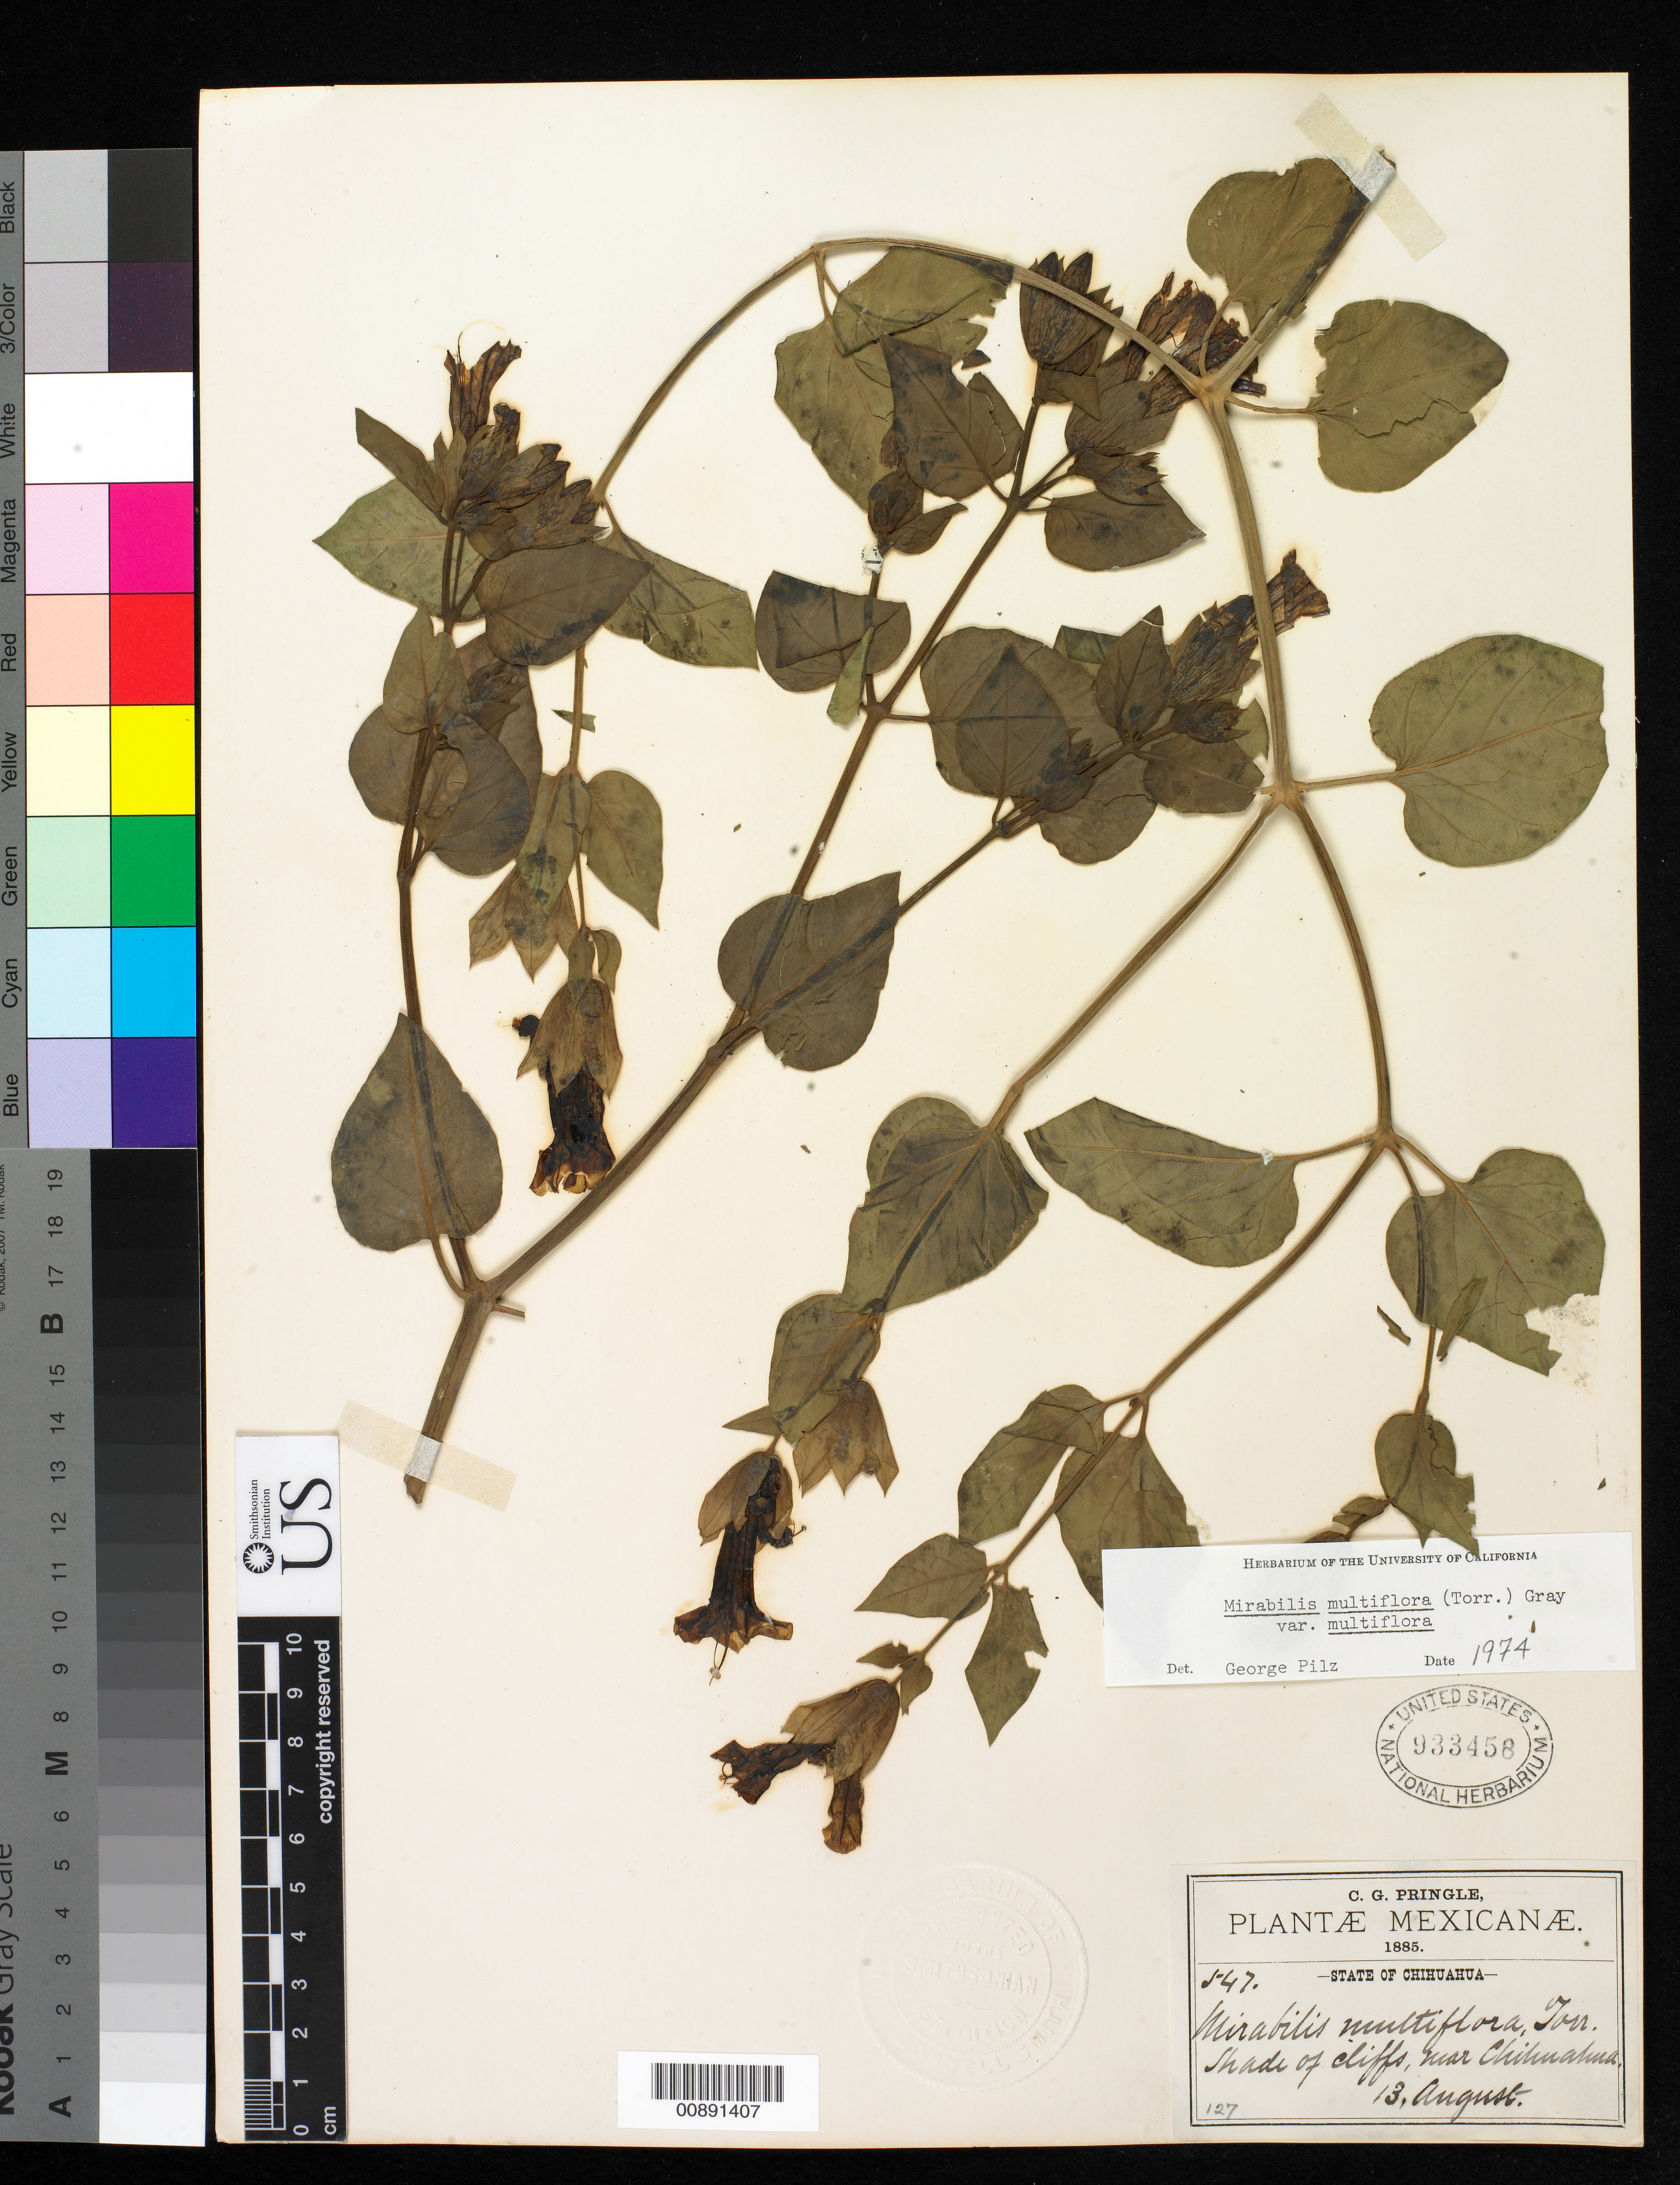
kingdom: Plantae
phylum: Tracheophyta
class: Magnoliopsida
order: Caryophyllales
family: Nyctaginaceae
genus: Mirabilis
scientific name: Mirabilis multiflora var. multiflora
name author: (Torr.) A. Gray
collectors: C. G. Pringle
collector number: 547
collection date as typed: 13 Aug 1885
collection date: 1885-08-13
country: Mexico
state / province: Chihuahua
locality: Near Chihuahua.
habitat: Shade of cliffs.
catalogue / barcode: US 933458